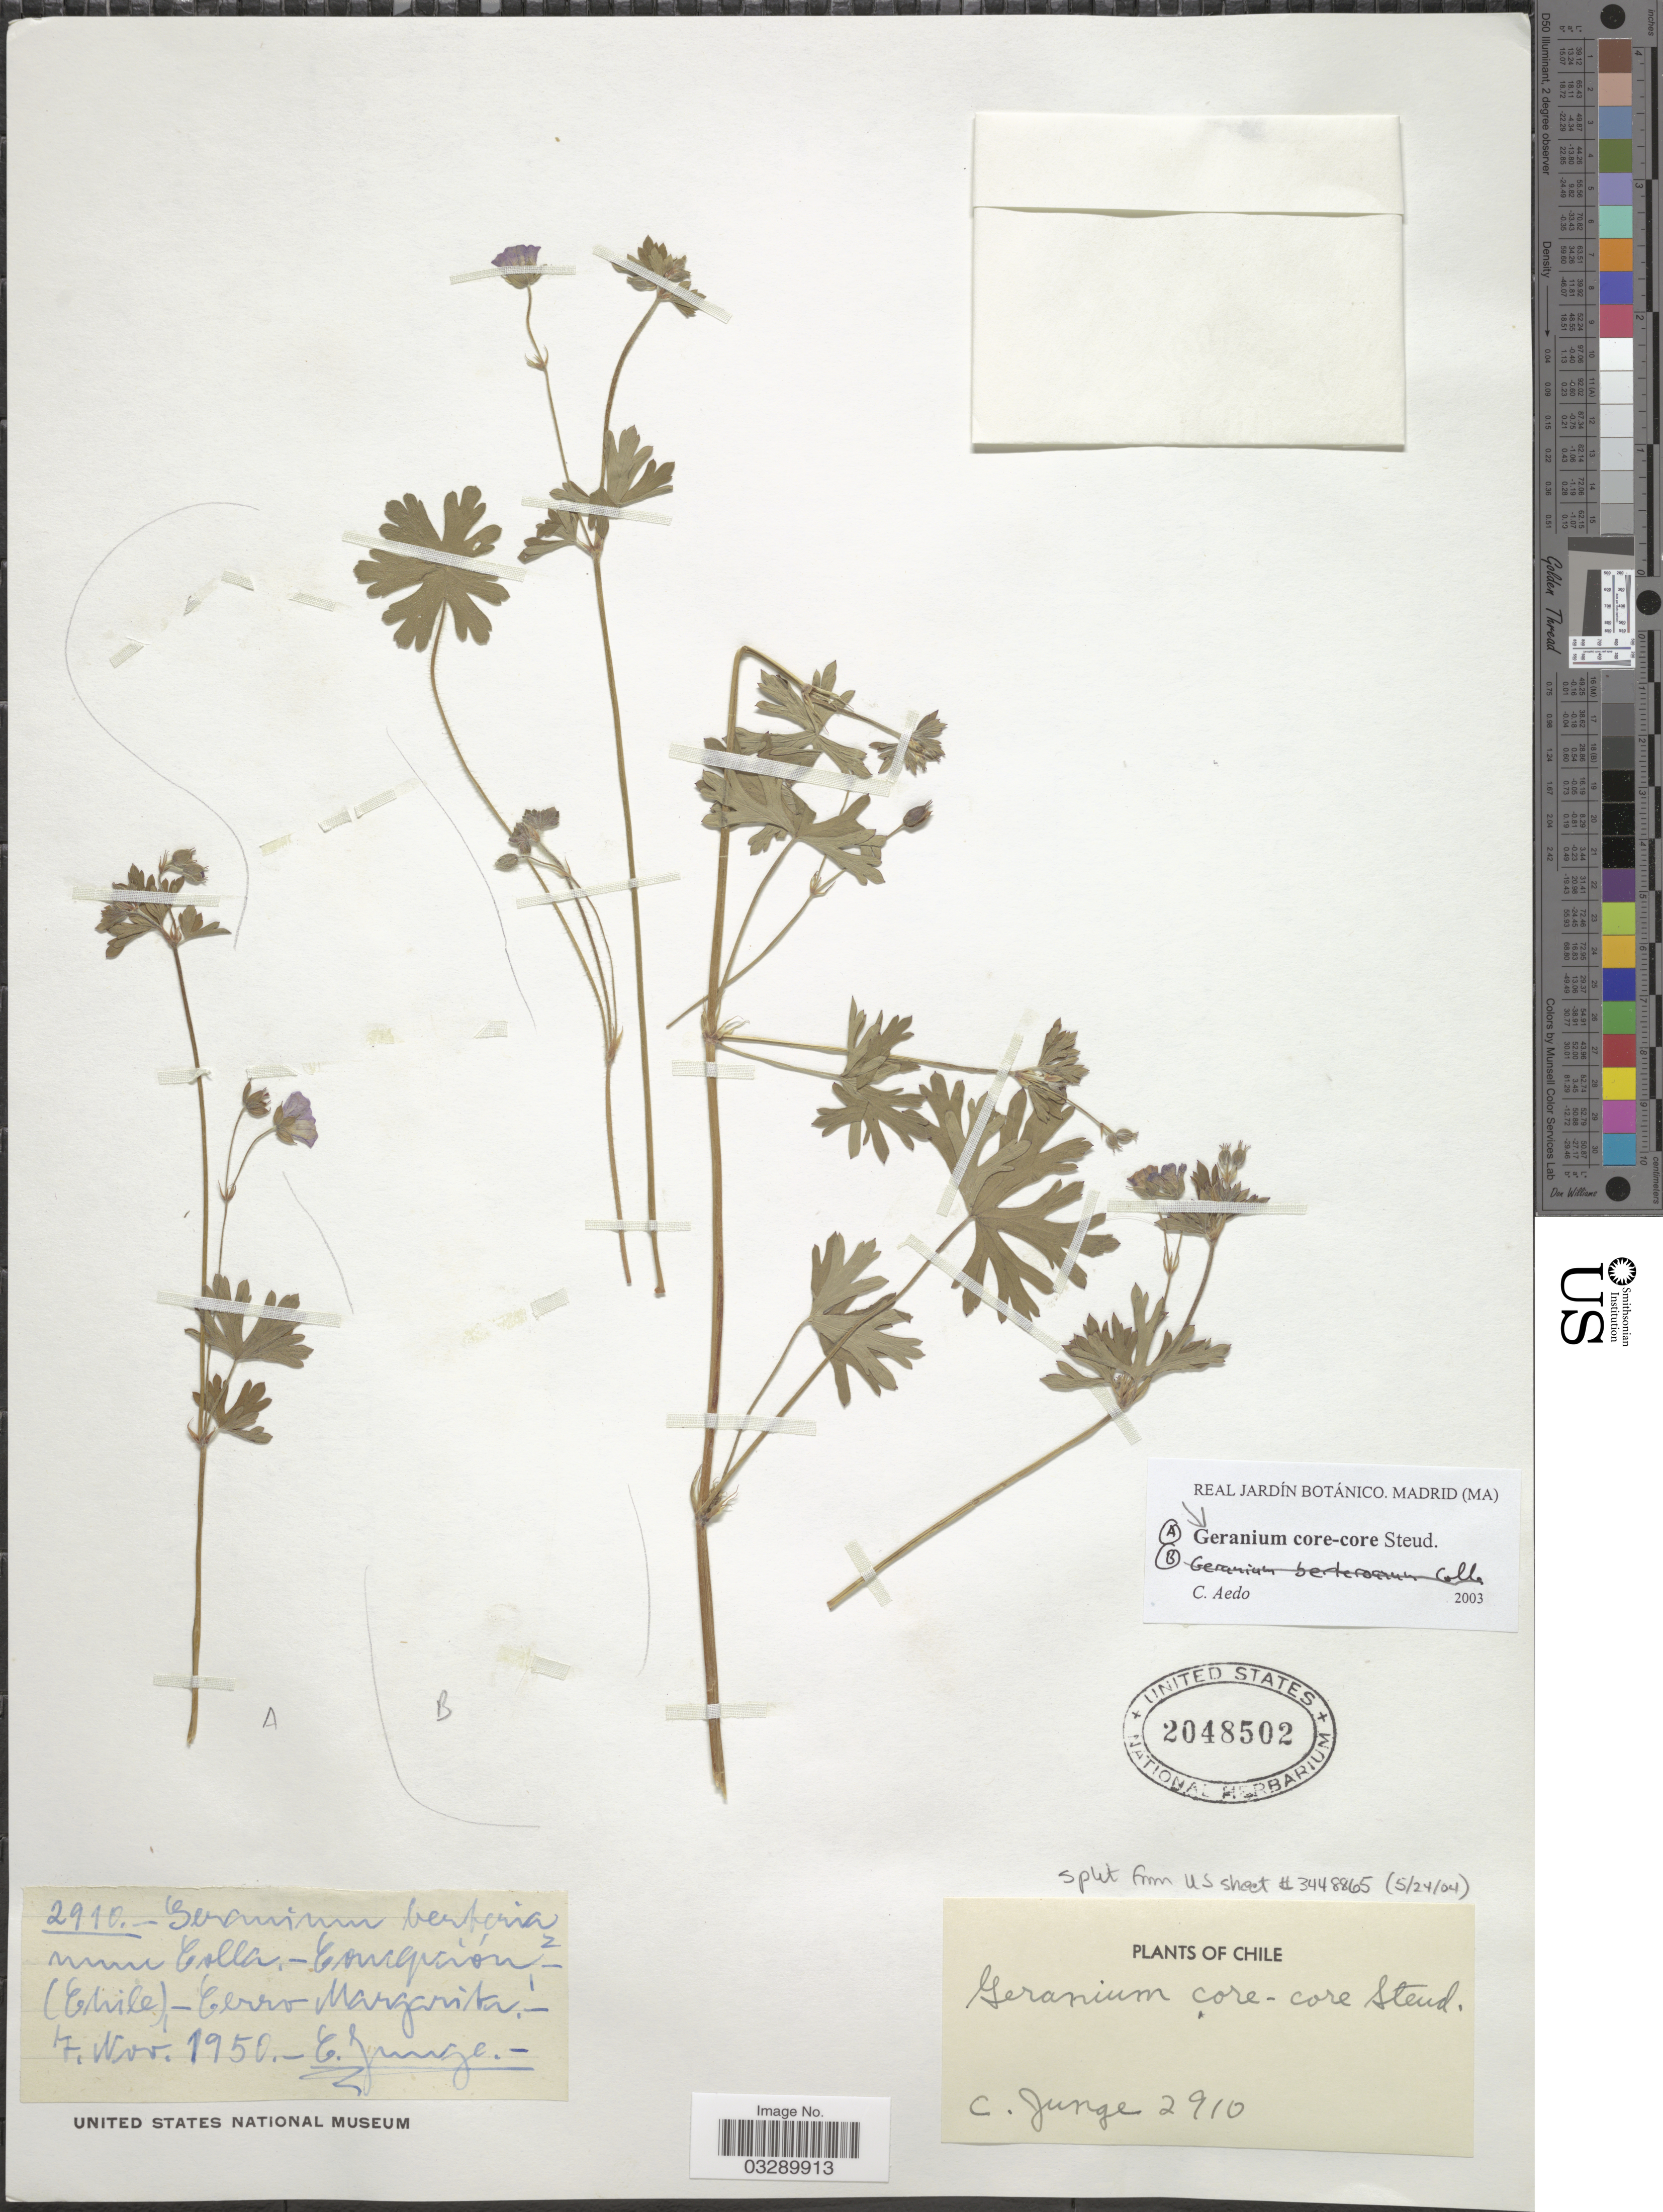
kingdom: Plantae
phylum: Tracheophyta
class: Magnoliopsida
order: Geraniales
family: Geraniaceae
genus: Geranium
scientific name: Geranium core-core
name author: Steud.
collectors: C. Junge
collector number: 2910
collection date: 1950-11-07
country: Chile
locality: Concepción - Cerro Margarita.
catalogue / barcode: US 2048502